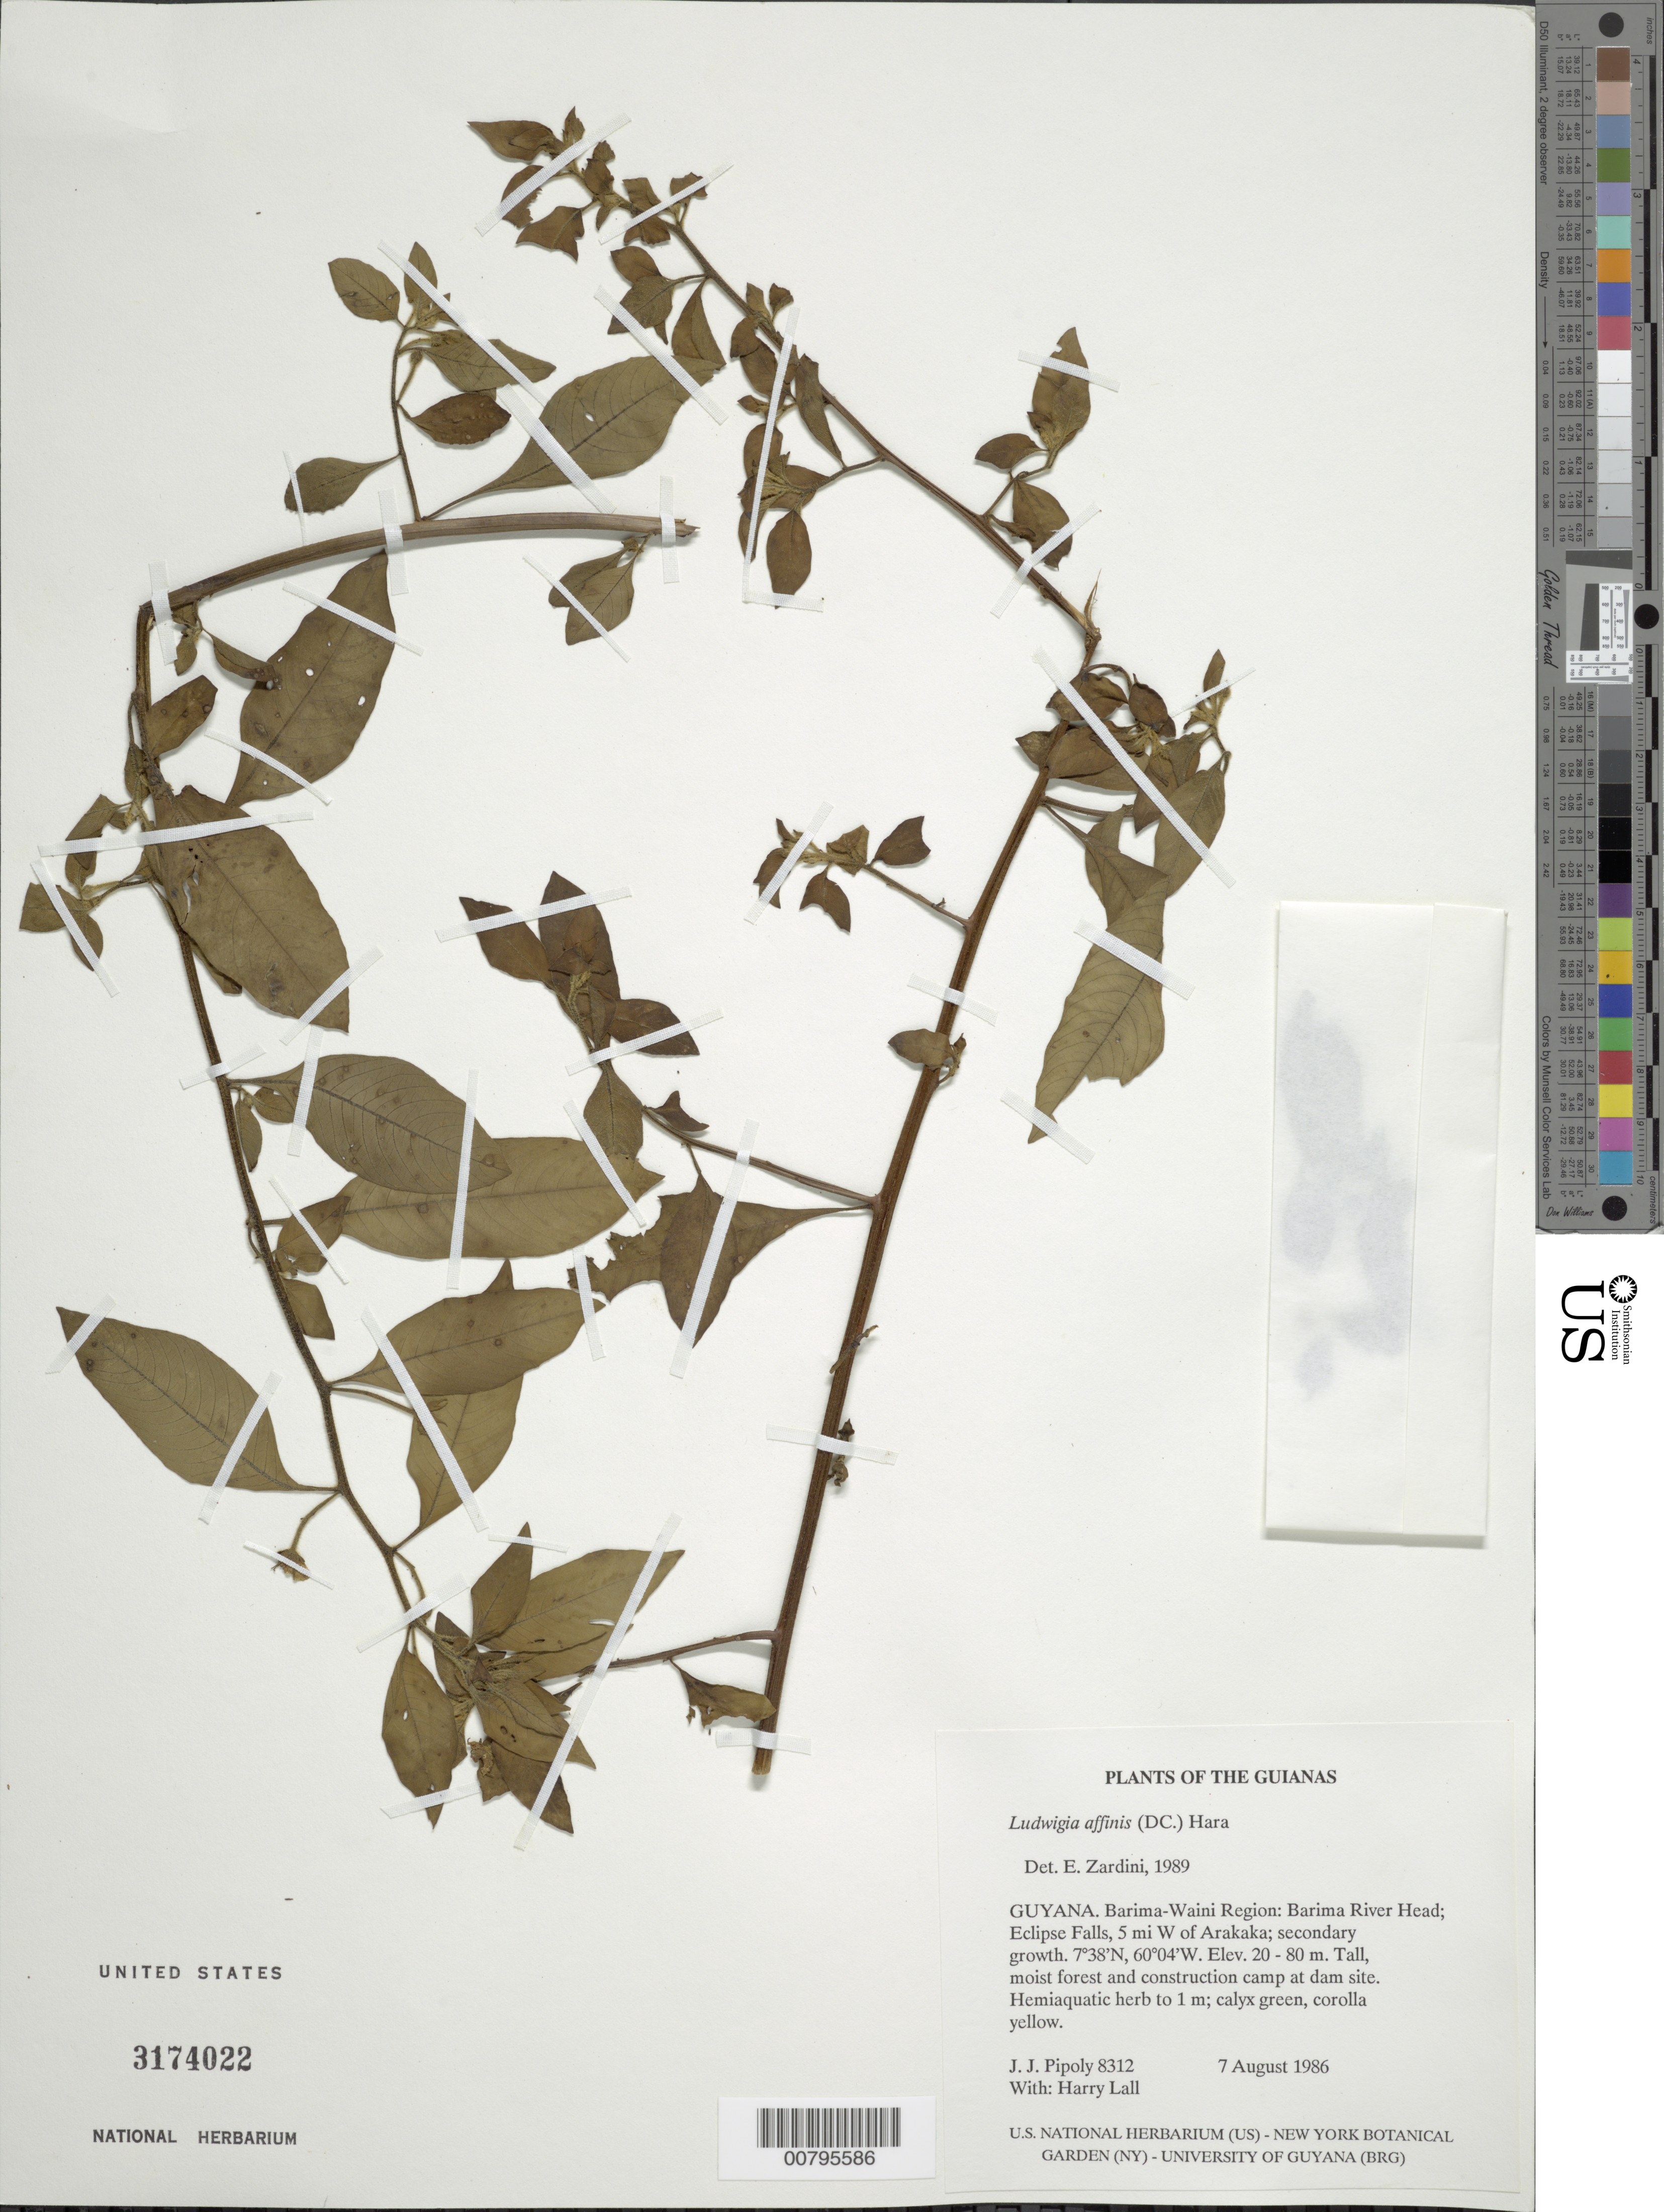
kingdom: Plantae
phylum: Tracheophyta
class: Magnoliopsida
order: Myrtales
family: Onagraceae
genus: Ludwigia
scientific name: Ludwigia affinis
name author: (DC.) H. Hara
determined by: Zardini, E. M.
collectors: J. J. Pipoly & H. Lall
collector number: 8312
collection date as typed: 7 August 1986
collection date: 1986-08-07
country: Guyana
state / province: Barima-Waini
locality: Barima River head; Eclipse Falls, 5 mi W of Arakaka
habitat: Secondary growth, tall moist forest and construction camp at dam site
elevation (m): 20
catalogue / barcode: US 3174022